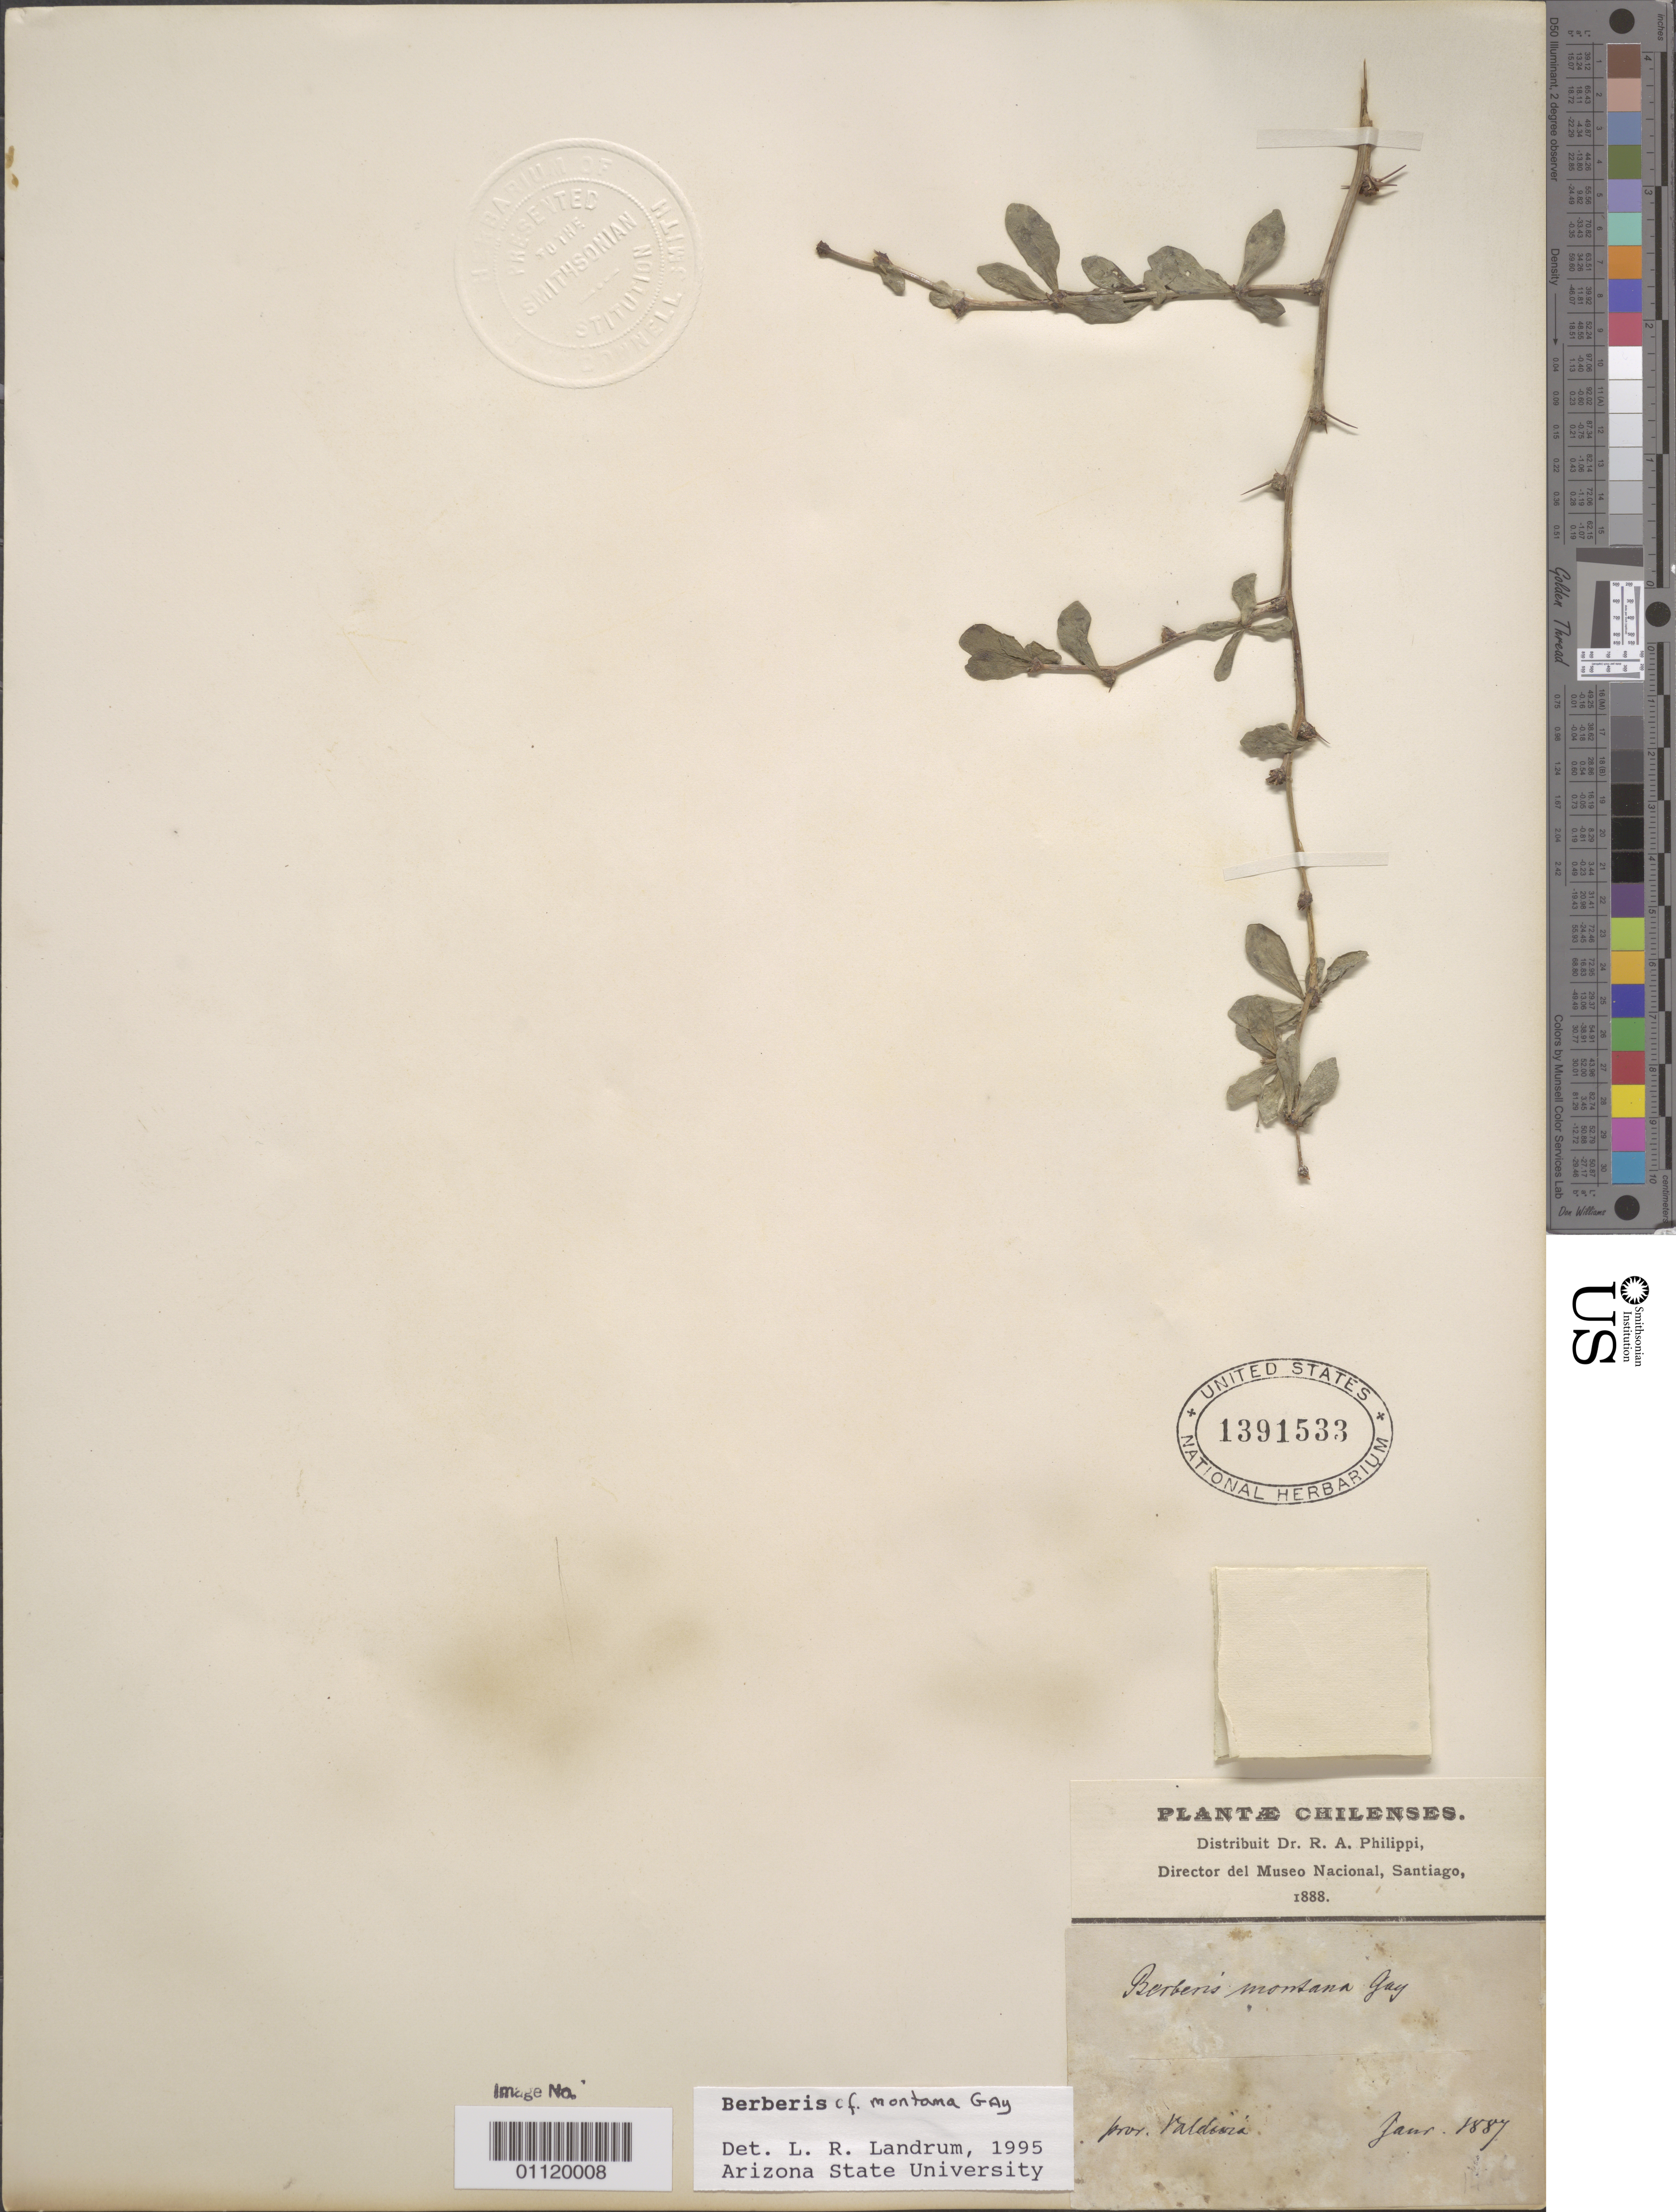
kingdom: Plantae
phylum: Tracheophyta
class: Magnoliopsida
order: Ranunculales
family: Berberidaceae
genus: Berberis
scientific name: Berberis montana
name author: Gay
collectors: R. A. Philippi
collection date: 1887-01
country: Chile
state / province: Los Ríos (XIV)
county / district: Valdivia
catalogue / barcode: US 1391533